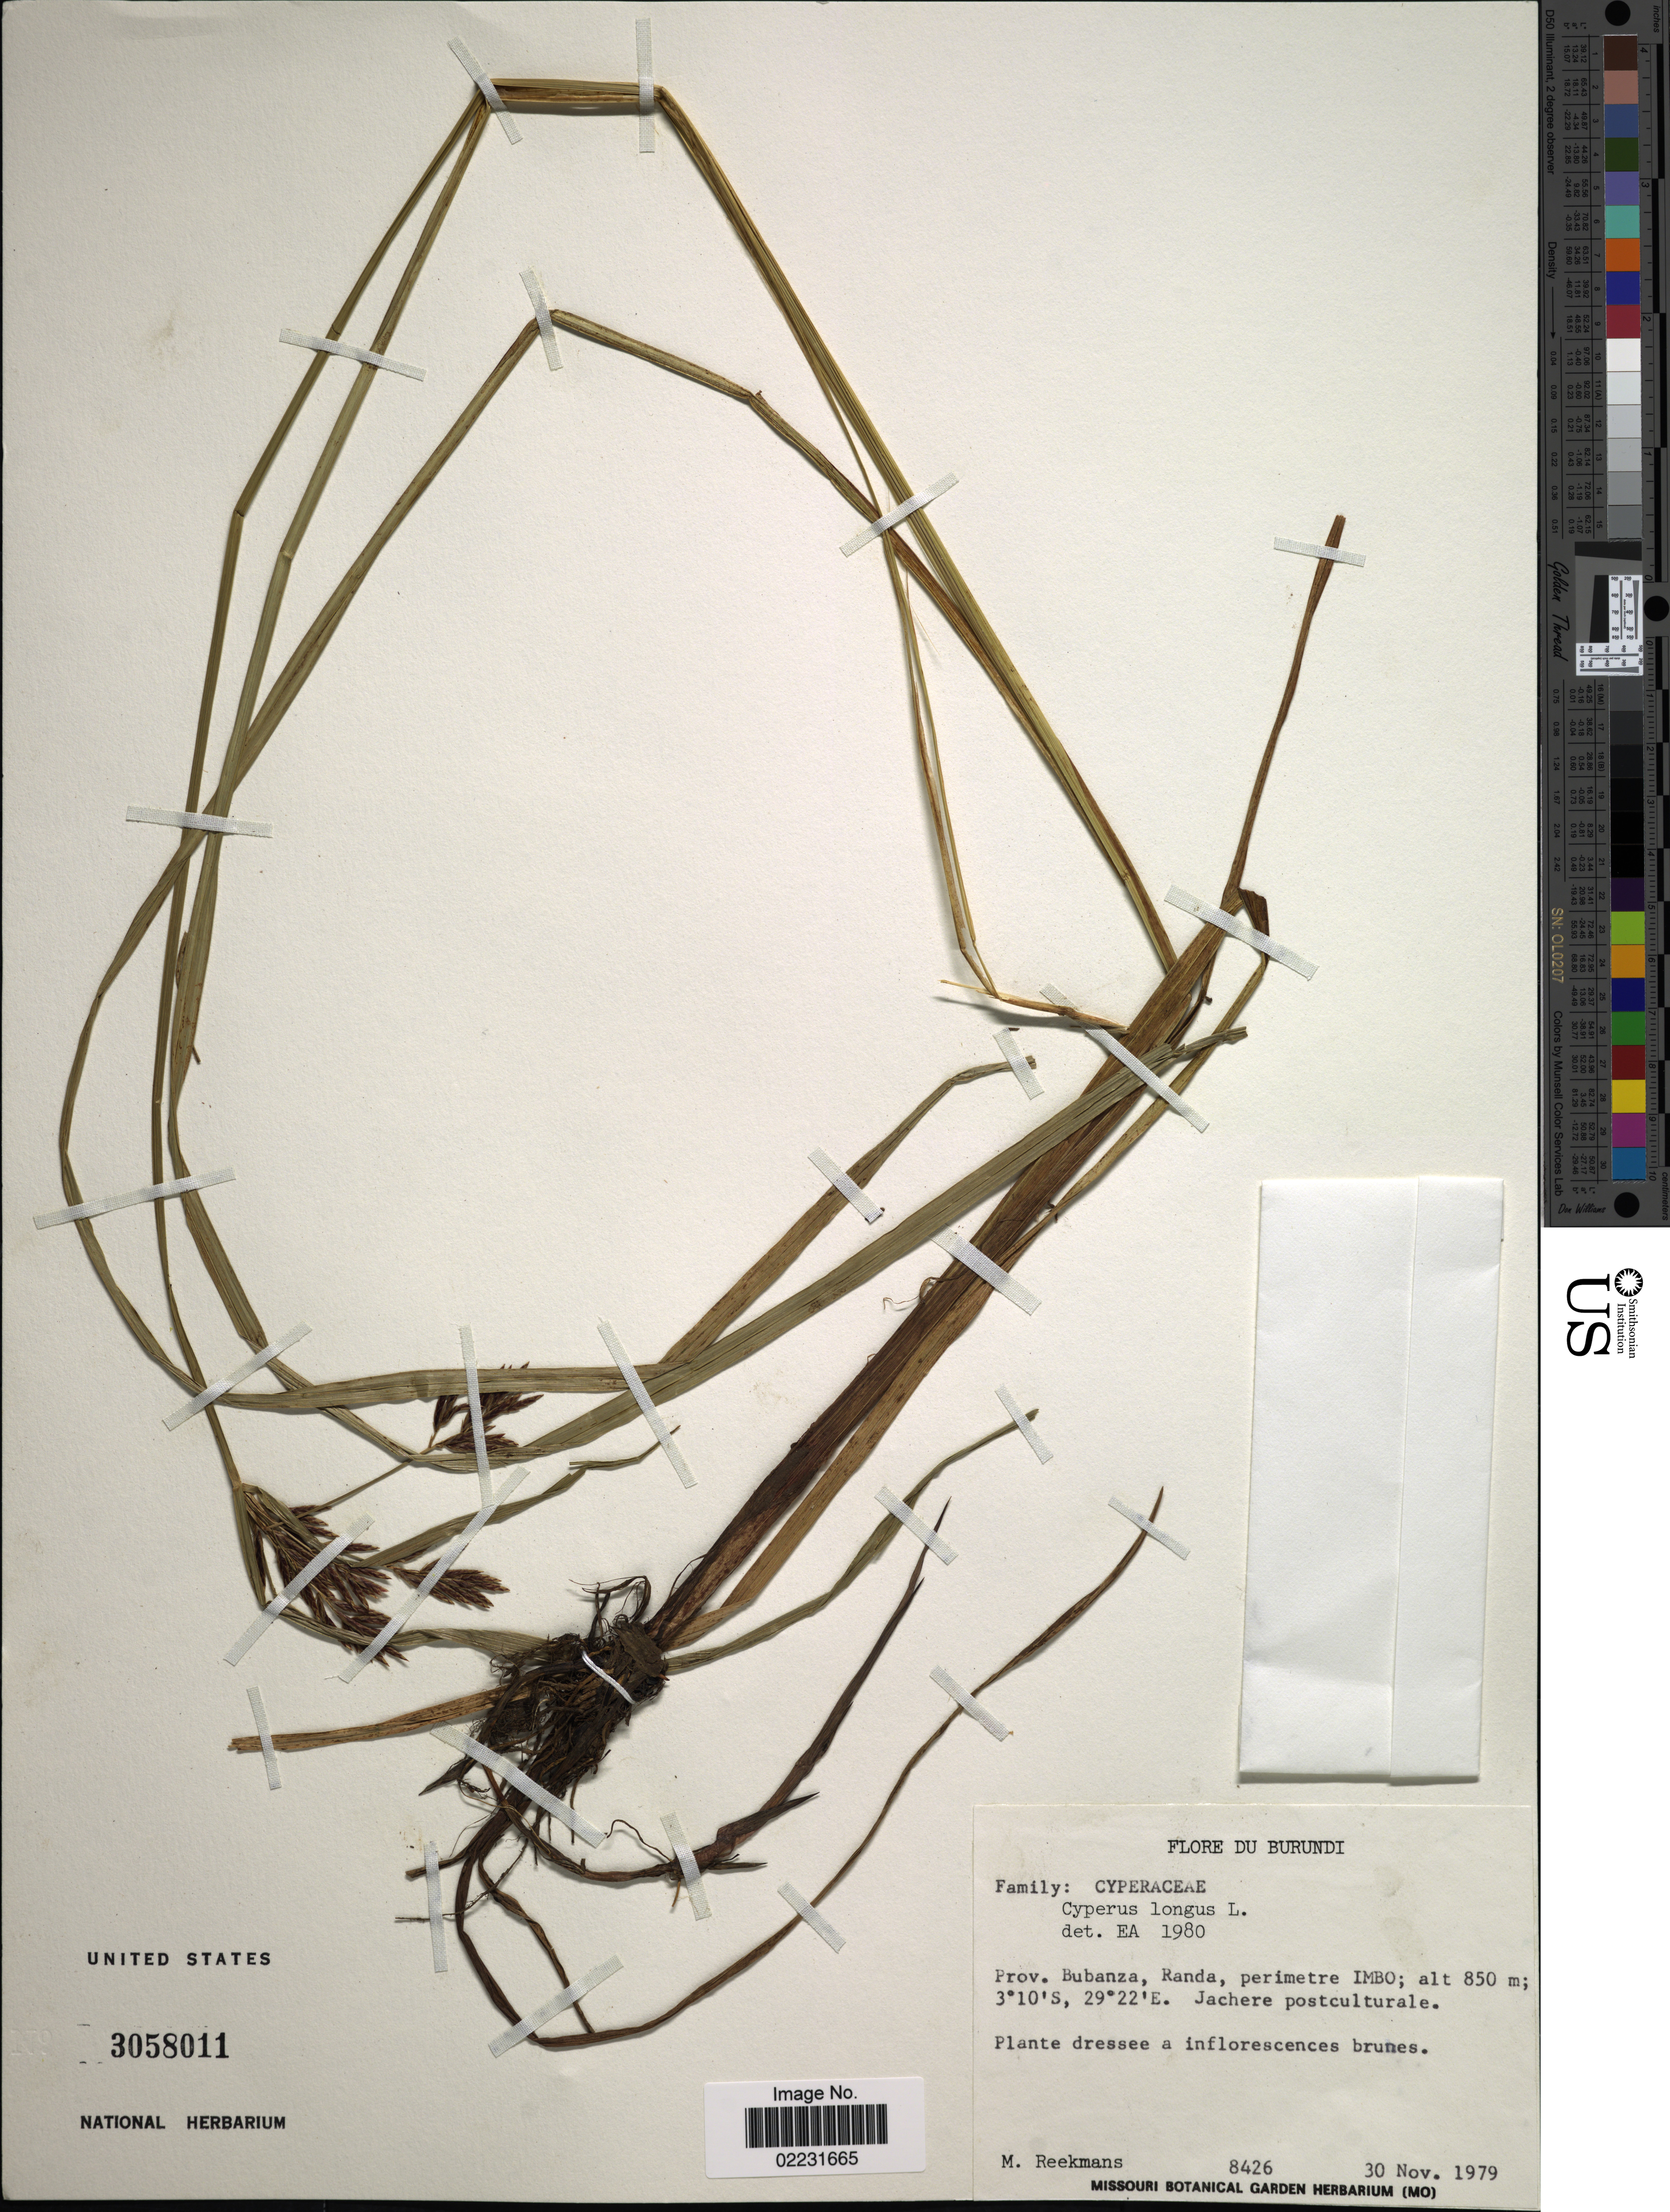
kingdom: Plantae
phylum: Tracheophyta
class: Liliopsida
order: Poales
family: Cyperaceae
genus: Cyperus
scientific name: Cyperus longus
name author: L.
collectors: M. Reekmans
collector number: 8426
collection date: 1979-11-30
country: Burundi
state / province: Bubanza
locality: Randa, perimetre IMBO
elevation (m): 850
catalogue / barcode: US 3058011